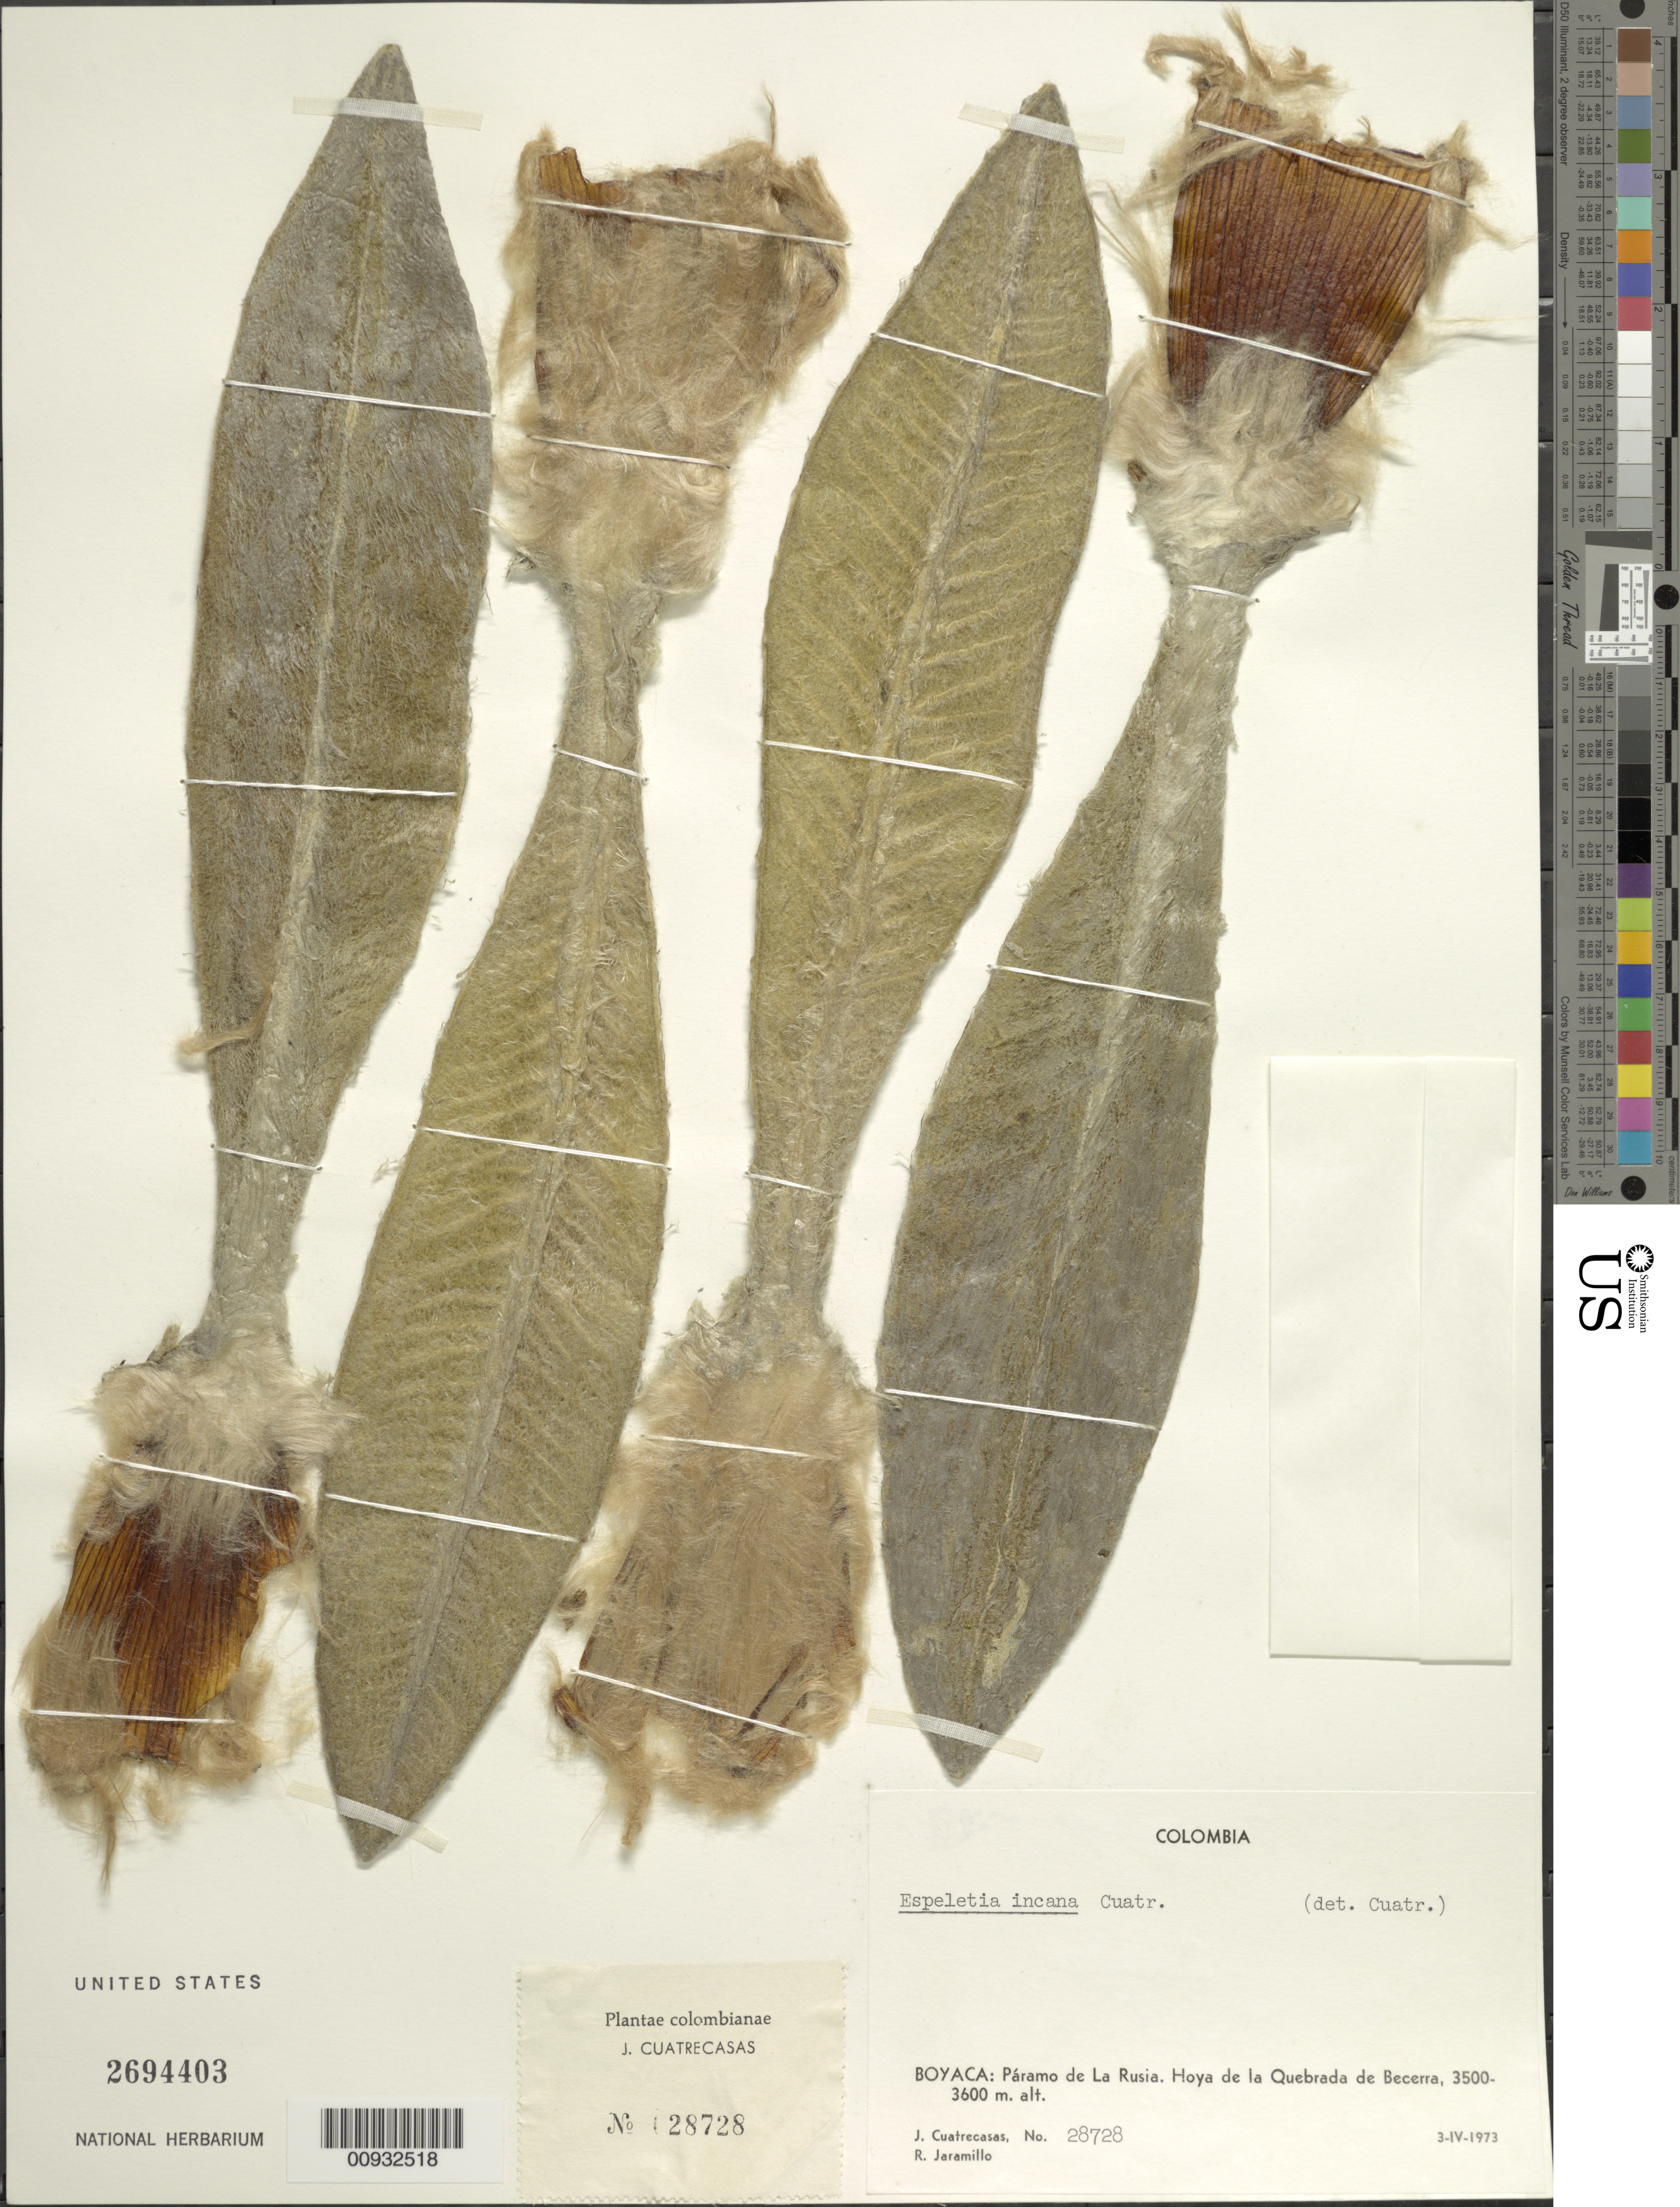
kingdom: Plantae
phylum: Tracheophyta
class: Magnoliopsida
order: Asterales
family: Asteraceae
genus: Espeletia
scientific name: Espeletia incana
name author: Cuatrec.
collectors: J. Cuatrecasas & R. Jaramillo M.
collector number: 28728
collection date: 1973-04-03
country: Colombia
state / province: Boyacá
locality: P. de la Rusia. Hoya de la Quebrada de Becerra.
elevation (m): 3500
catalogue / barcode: US 2694403